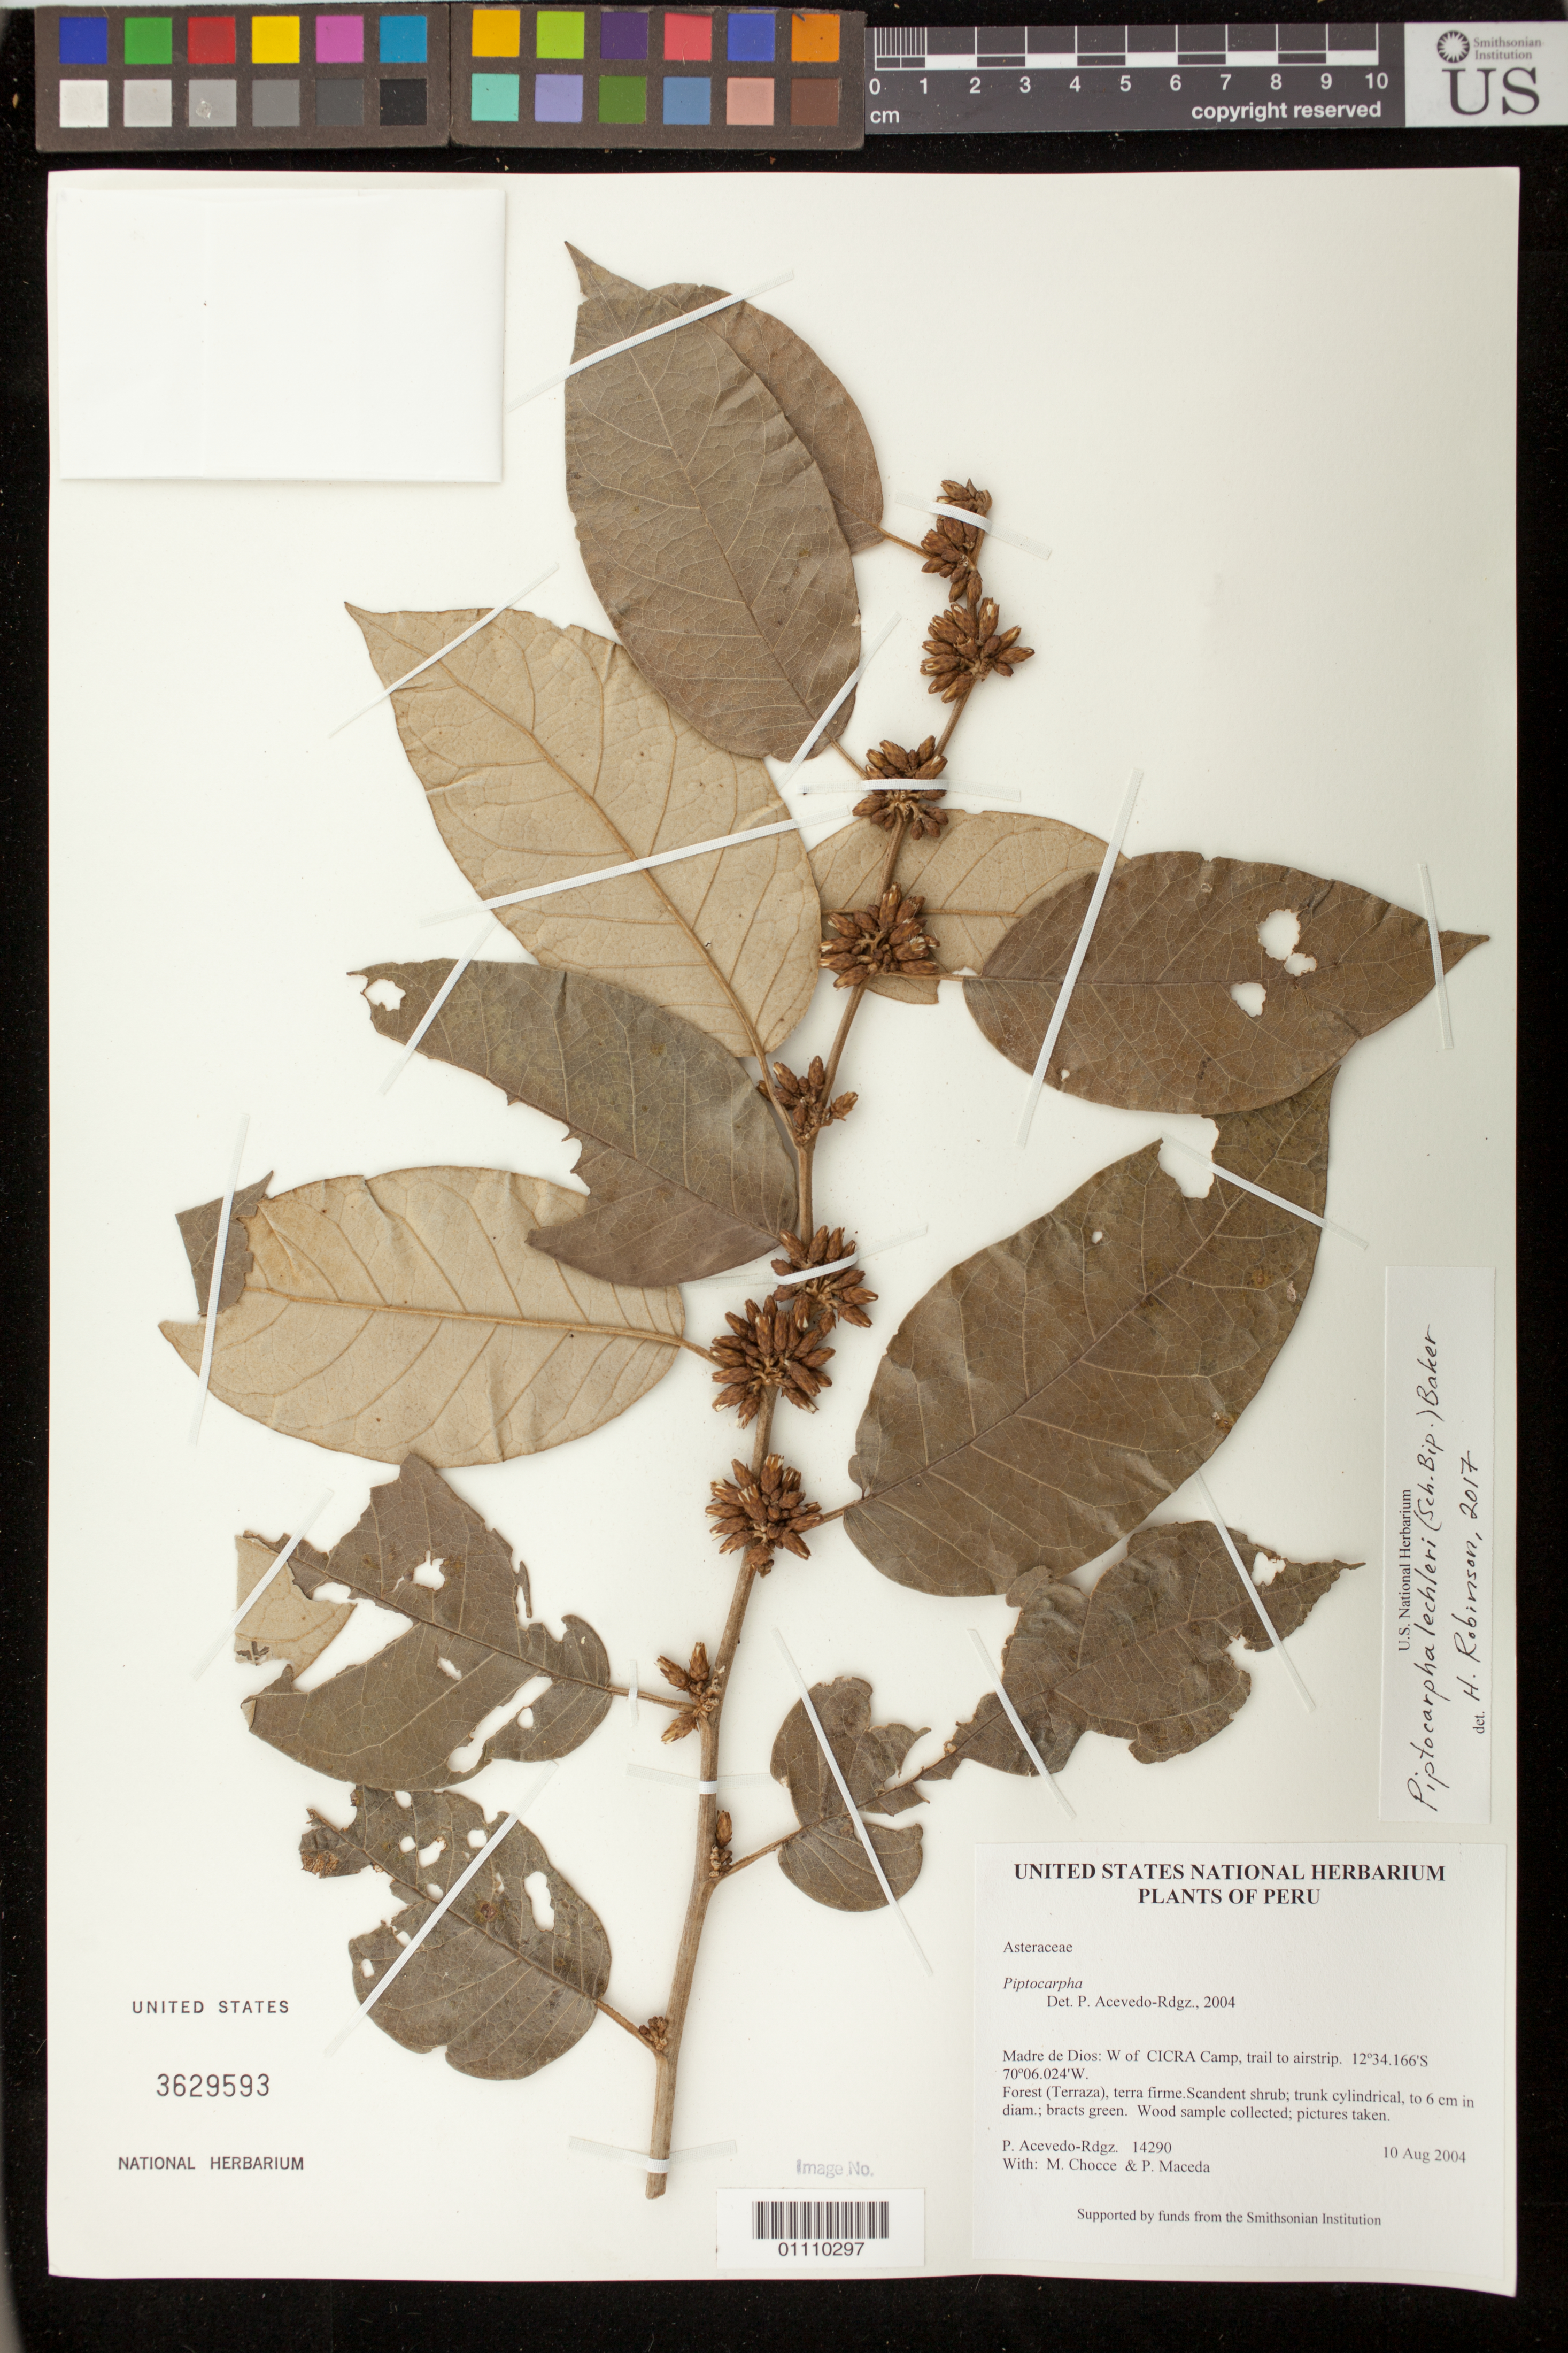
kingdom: Plantae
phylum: Tracheophyta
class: Magnoliopsida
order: Asterales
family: Asteraceae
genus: Piptocarpha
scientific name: Piptocarpha lechleri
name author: (Sch. Bip.) Baker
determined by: Robinson, Harold E., (US)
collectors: P. Acevedo-Rodr., M. Chocce & P. Maceda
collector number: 14290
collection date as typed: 10 Aug 2004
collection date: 2004-08-10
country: Peru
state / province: Madre de Dios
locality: Madre de Dios: W of CICRA Camp, trail to airstrip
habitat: Forest (Terraza), terra firme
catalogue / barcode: US 3629593